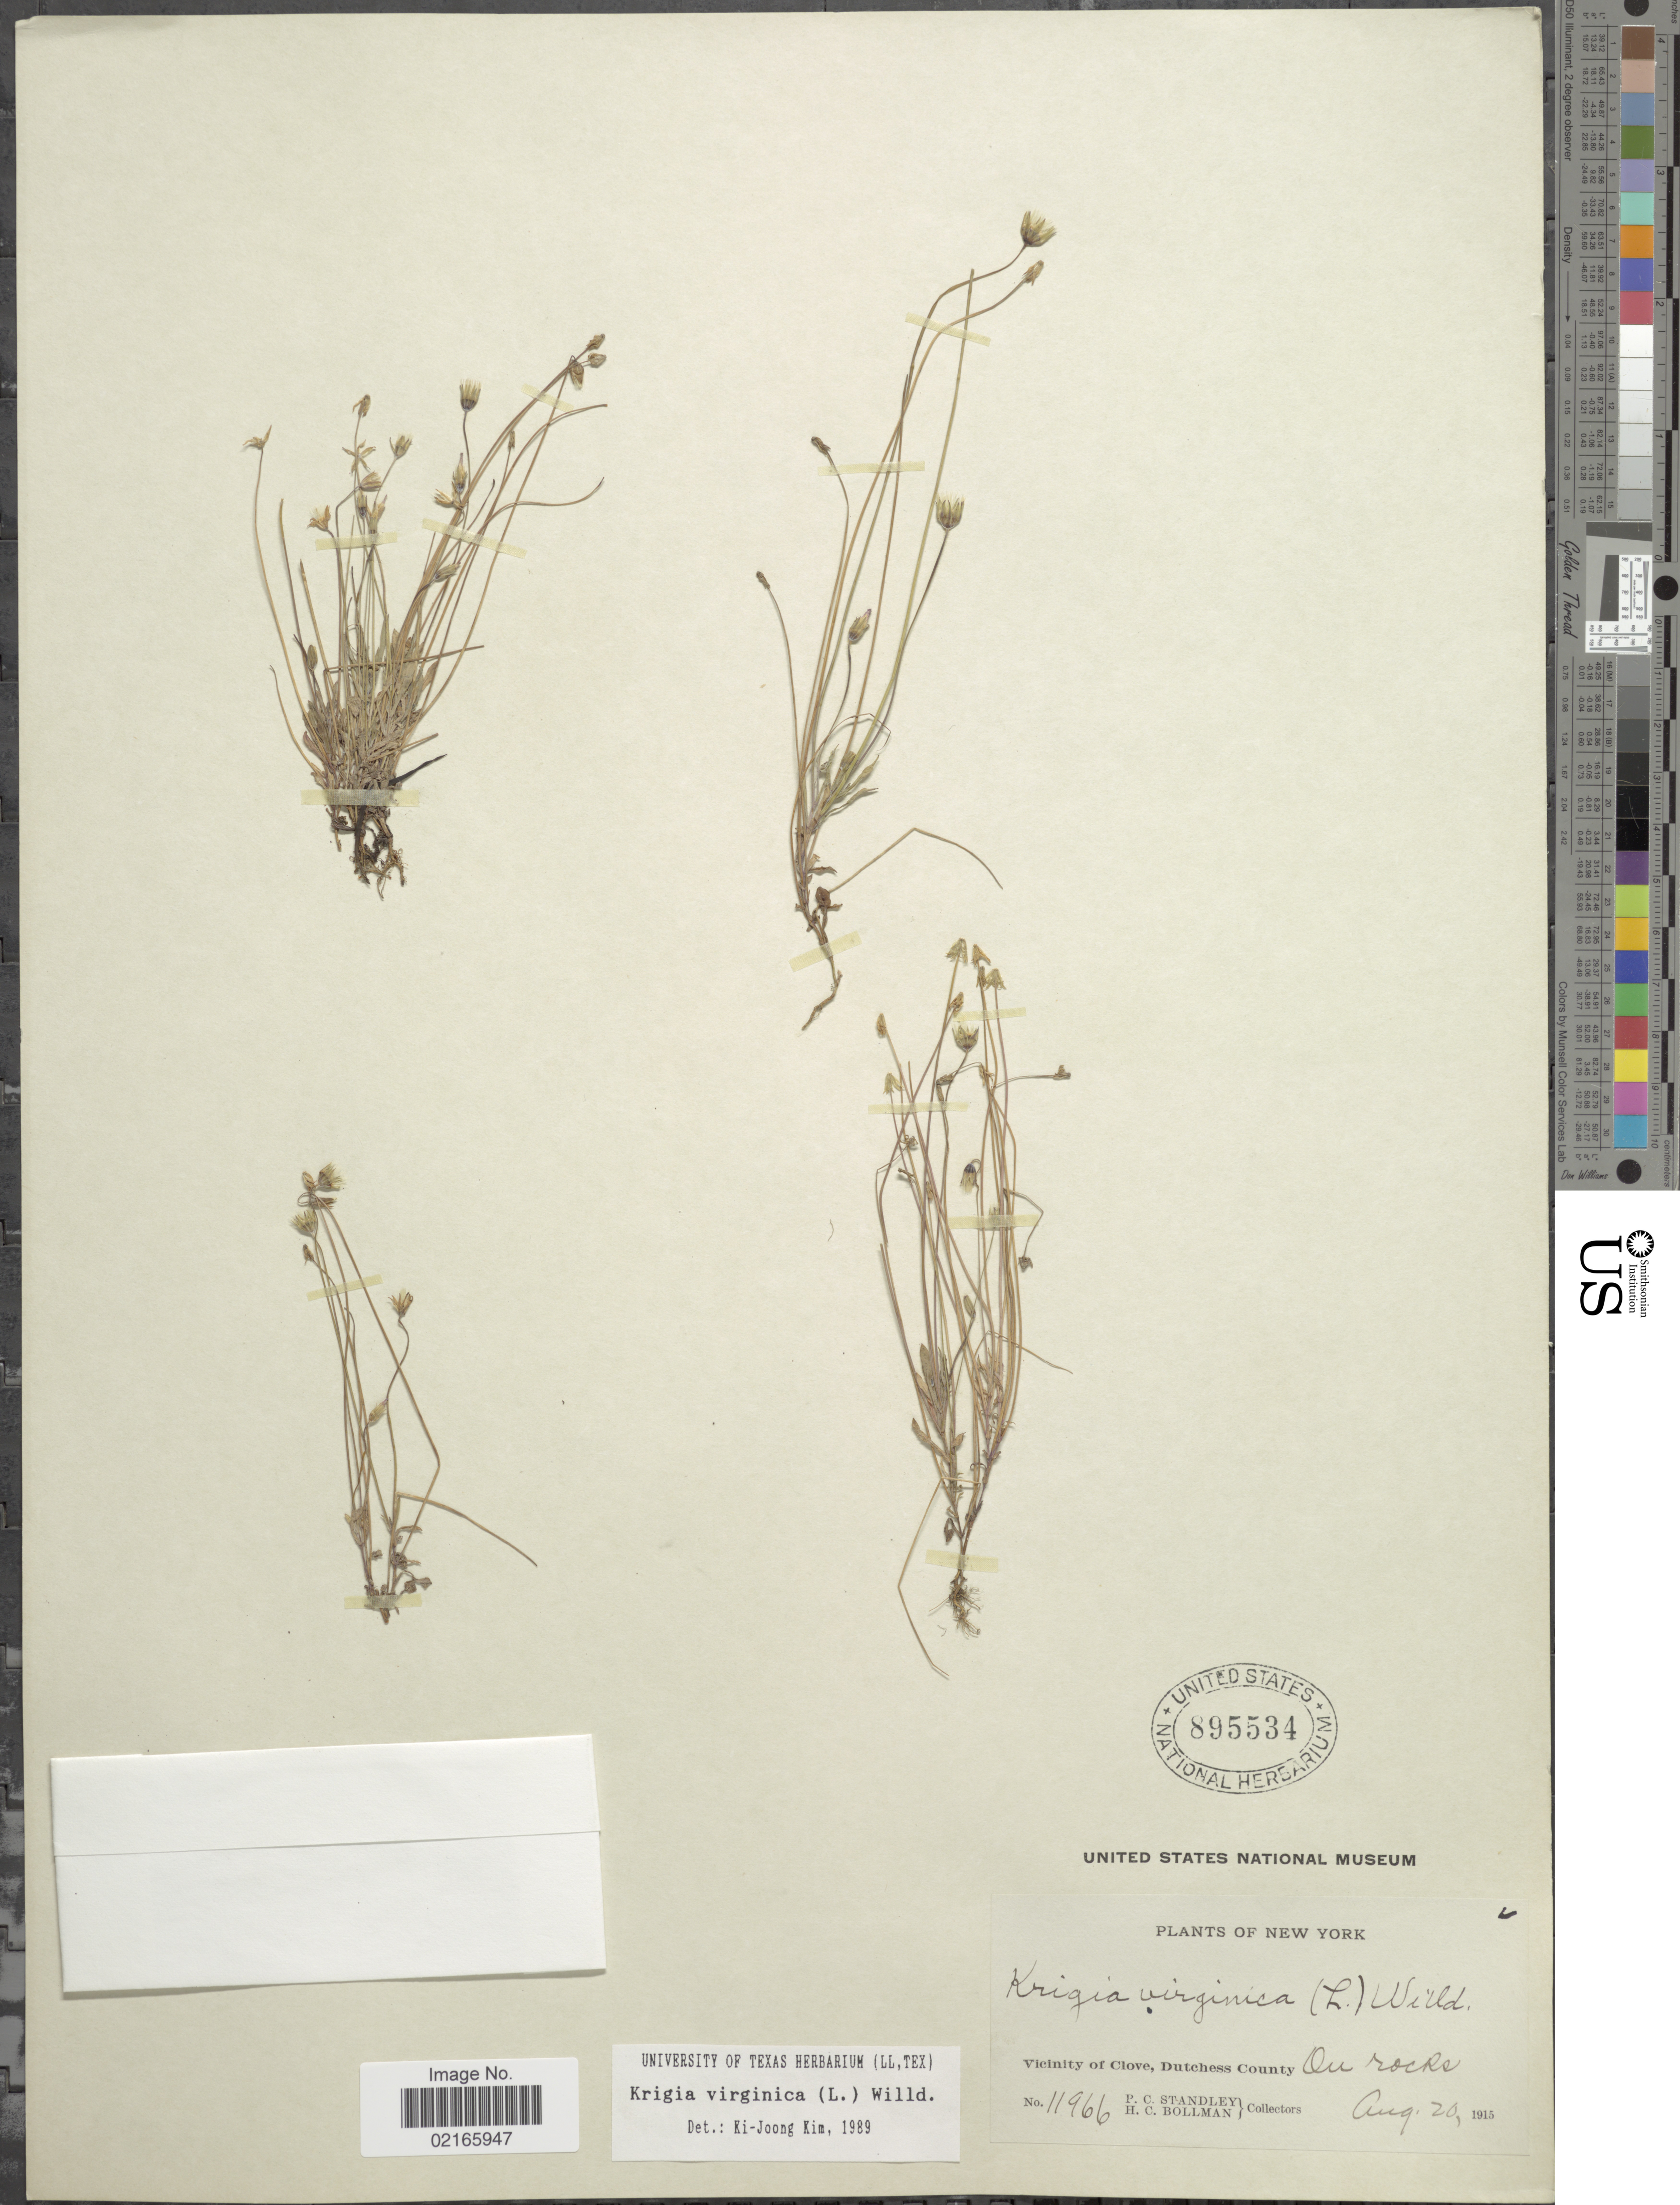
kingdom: Plantae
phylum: Tracheophyta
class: Magnoliopsida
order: Asterales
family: Asteraceae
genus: Krigia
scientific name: Krigia virginica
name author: (L.) Willd.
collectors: P. C. Standley & H. C. Bollman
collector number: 11966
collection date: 1915-08-20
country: United States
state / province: New York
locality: Vicinity of Clove, Dutchess County, on rocks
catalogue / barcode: US 895534